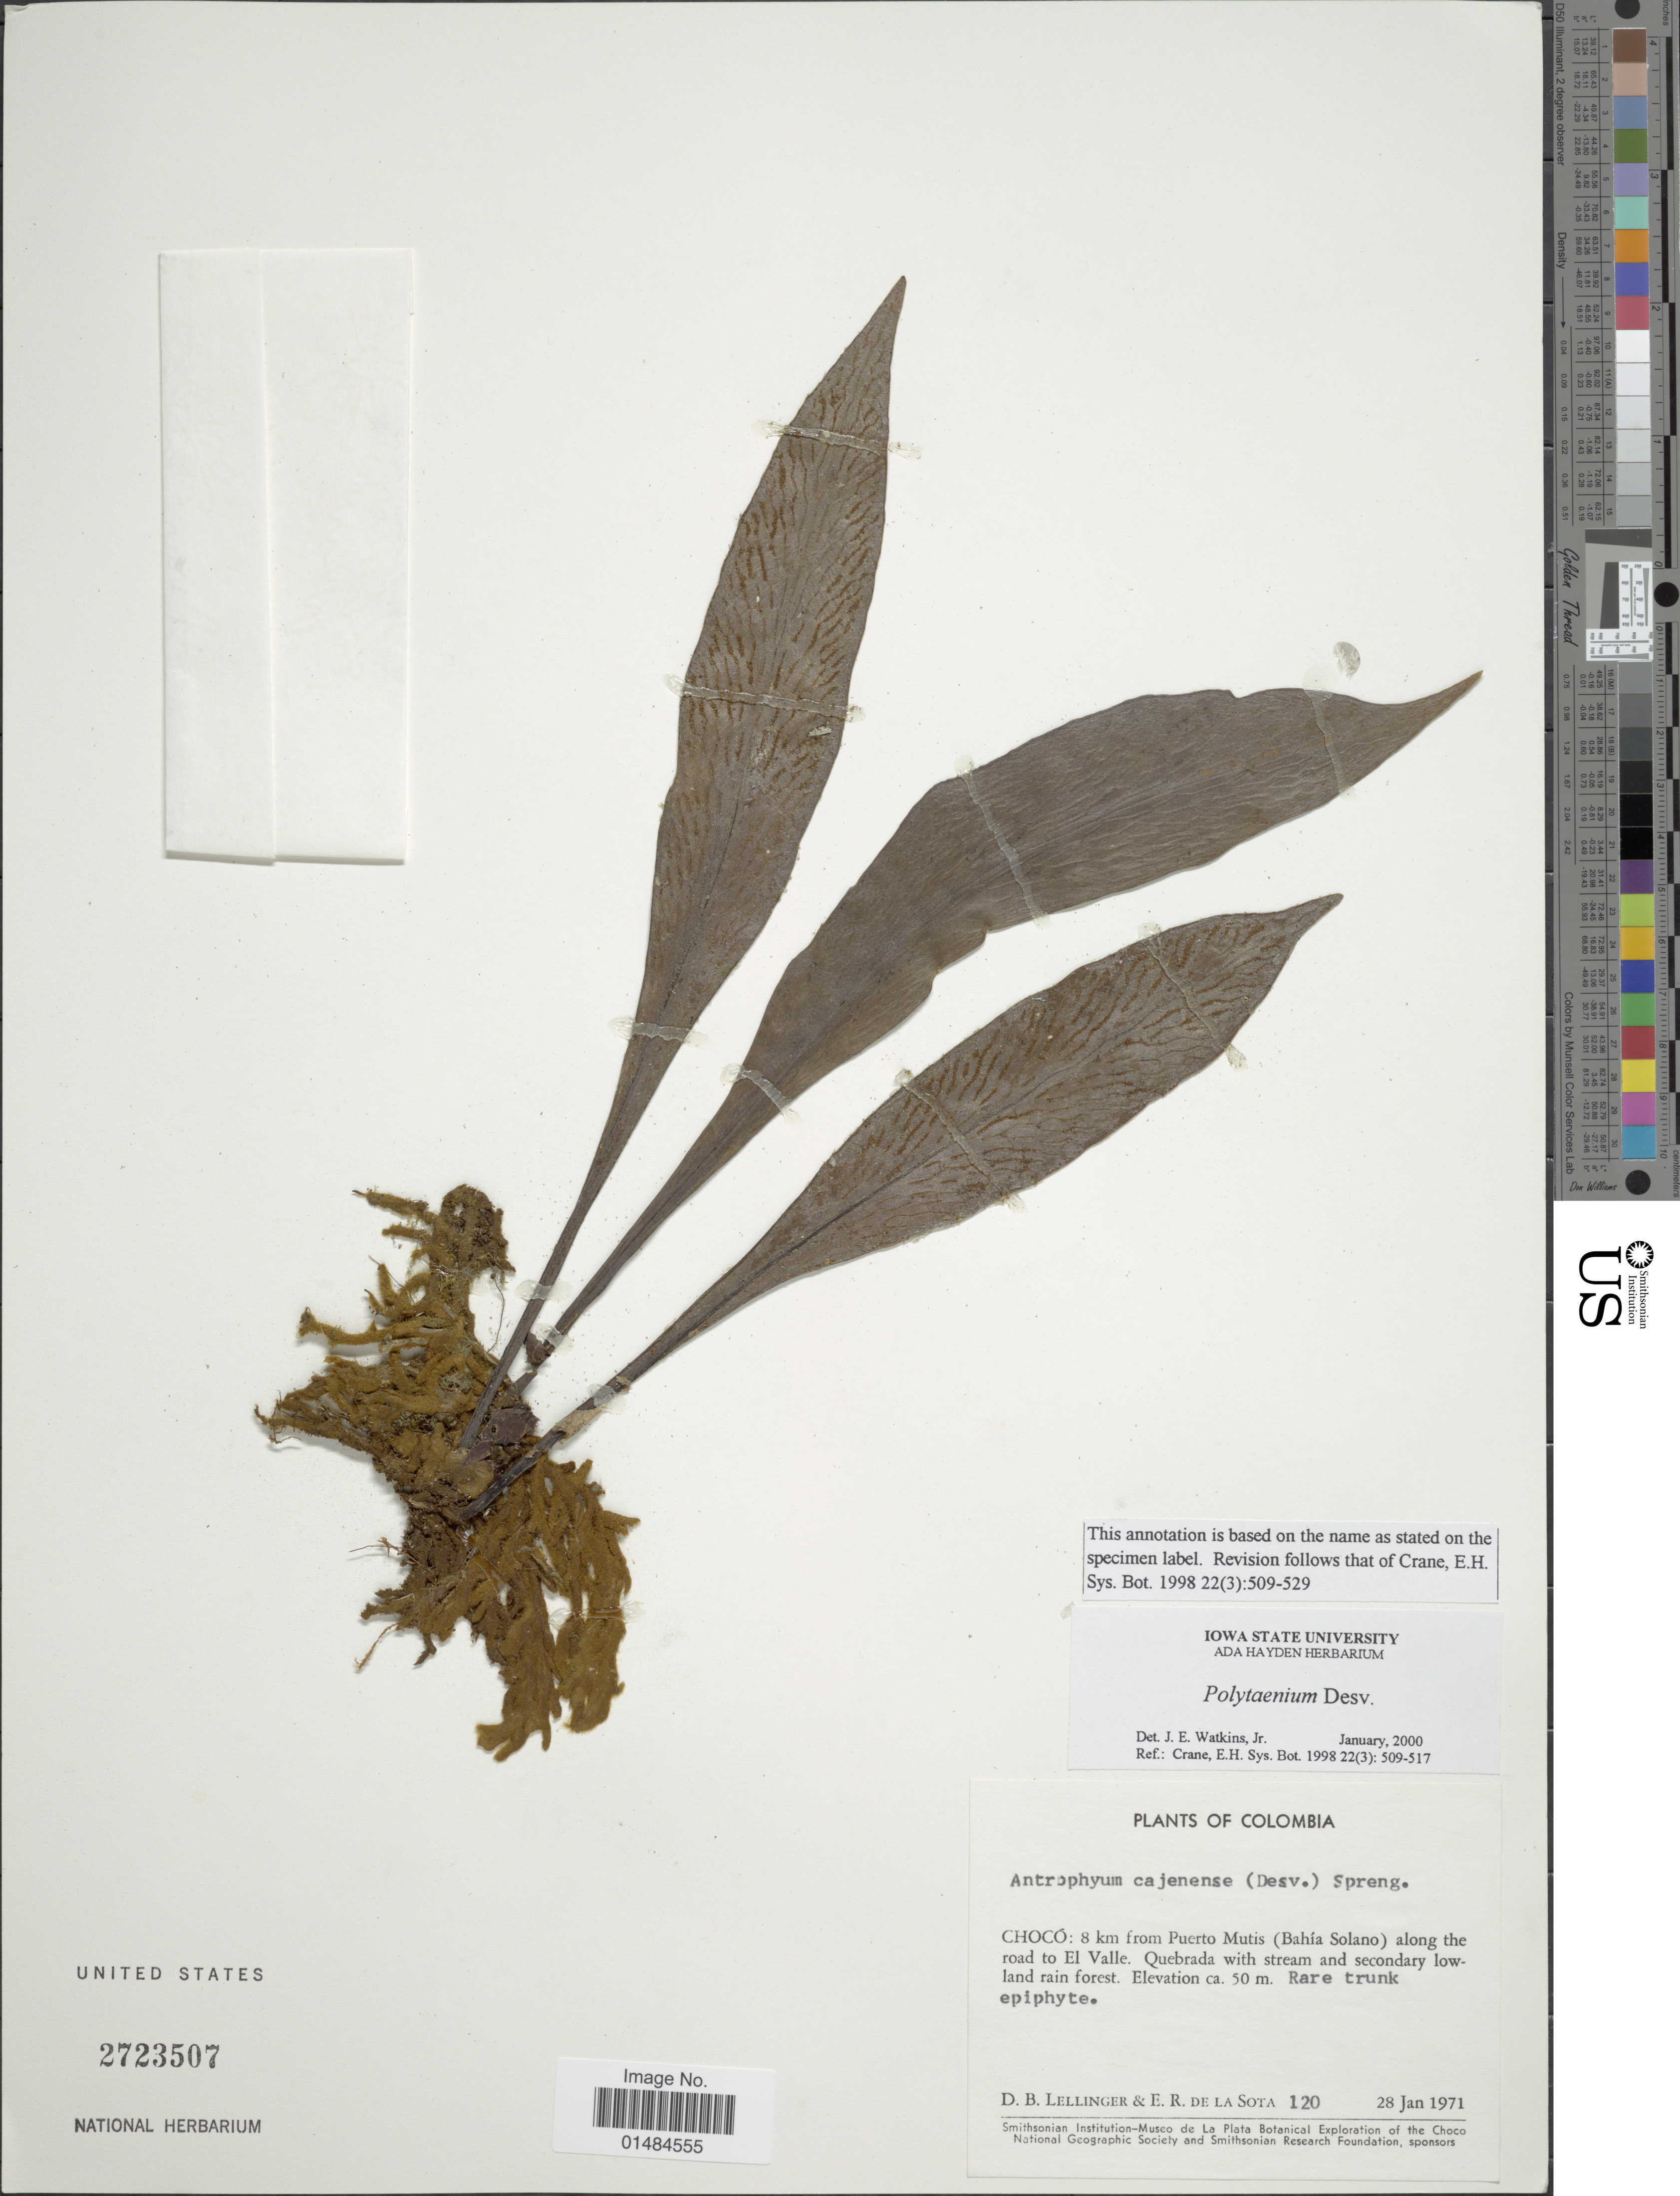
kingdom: Plantae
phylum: Tracheophyta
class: Polypodiopsida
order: Polypodiales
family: Pteridaceae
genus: Polytaenium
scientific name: Polytaenium guayanense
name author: (Hieron.) Alston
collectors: D. B. Lellinger & E. R. de la Sota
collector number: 120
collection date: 1971-01-28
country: Colombia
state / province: Chocó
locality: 8 km from Puerto Mutis (Bahía Solano) along the road to El Valle. Quebrada with stream and secondary lowland rain forest.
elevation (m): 50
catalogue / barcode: US 2723507